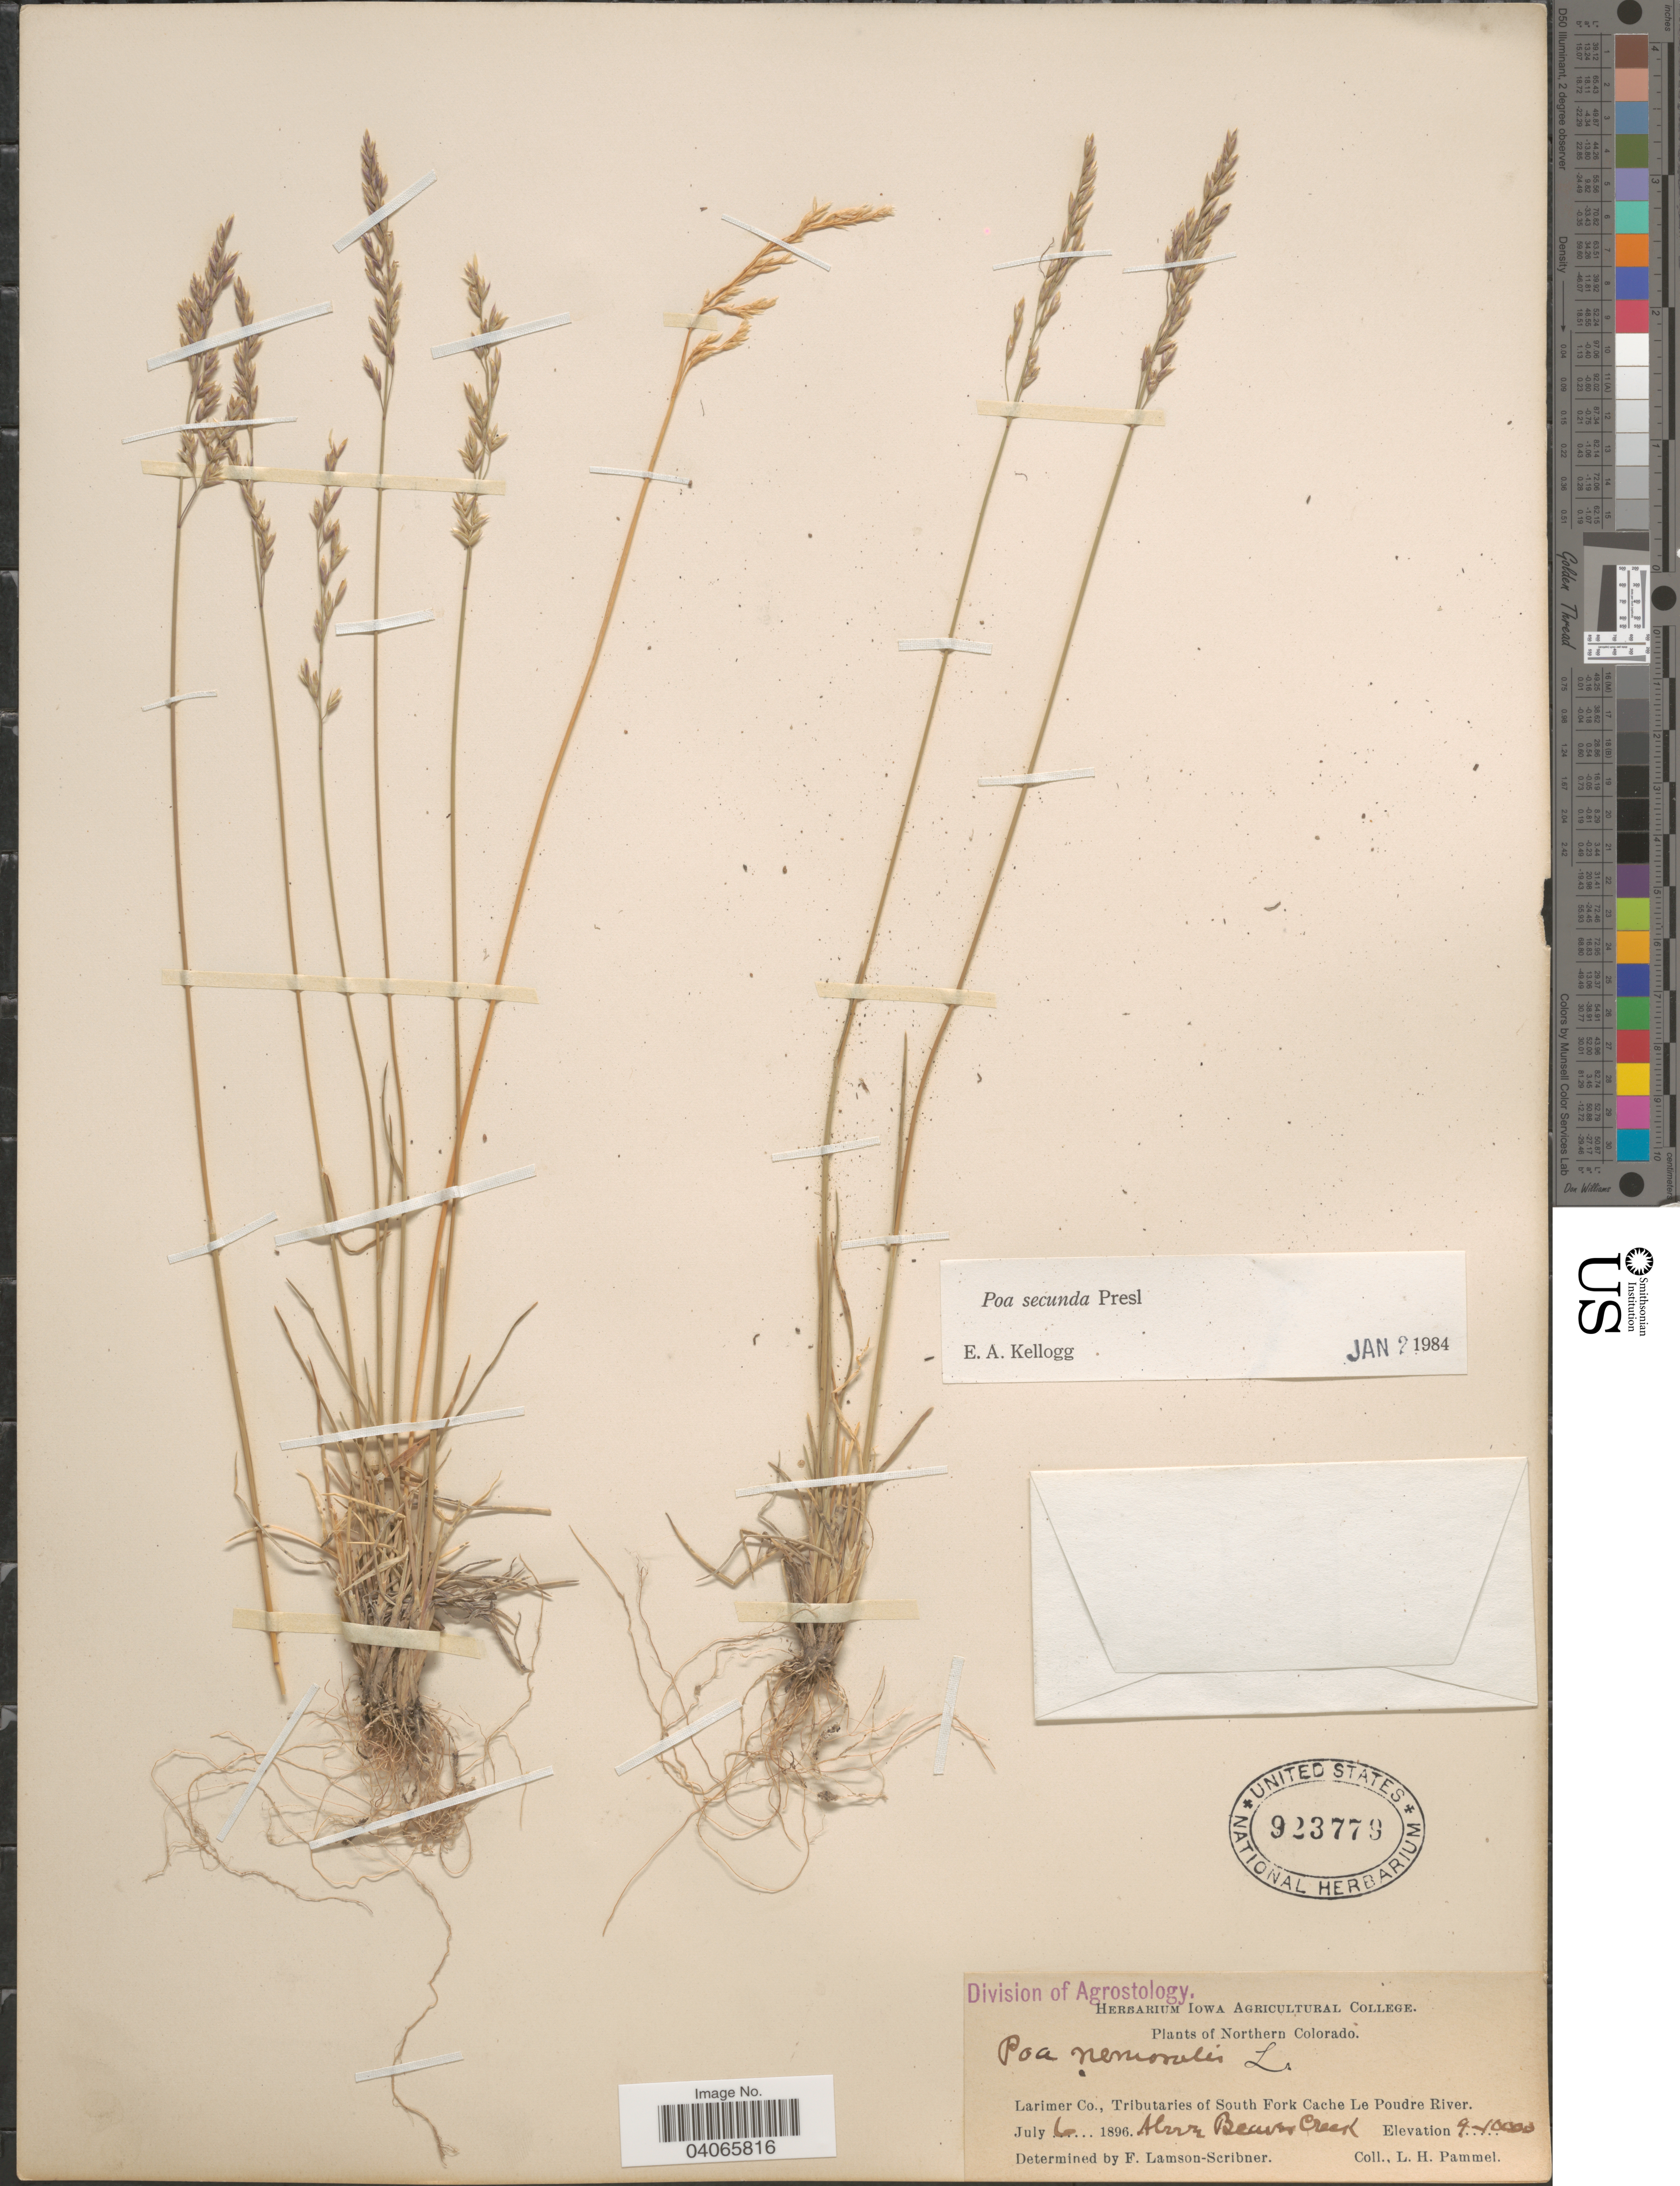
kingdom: Plantae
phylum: Tracheophyta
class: Liliopsida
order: Poales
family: Poaceae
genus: Poa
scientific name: Poa secunda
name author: J. Presl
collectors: L. Pammel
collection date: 1896-07-06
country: United States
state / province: Colorado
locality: Northern Colorado. Larimer Co., Tributaries of South Fork Cache Le Poudre River. Above Beaver Creek.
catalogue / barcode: US 923779